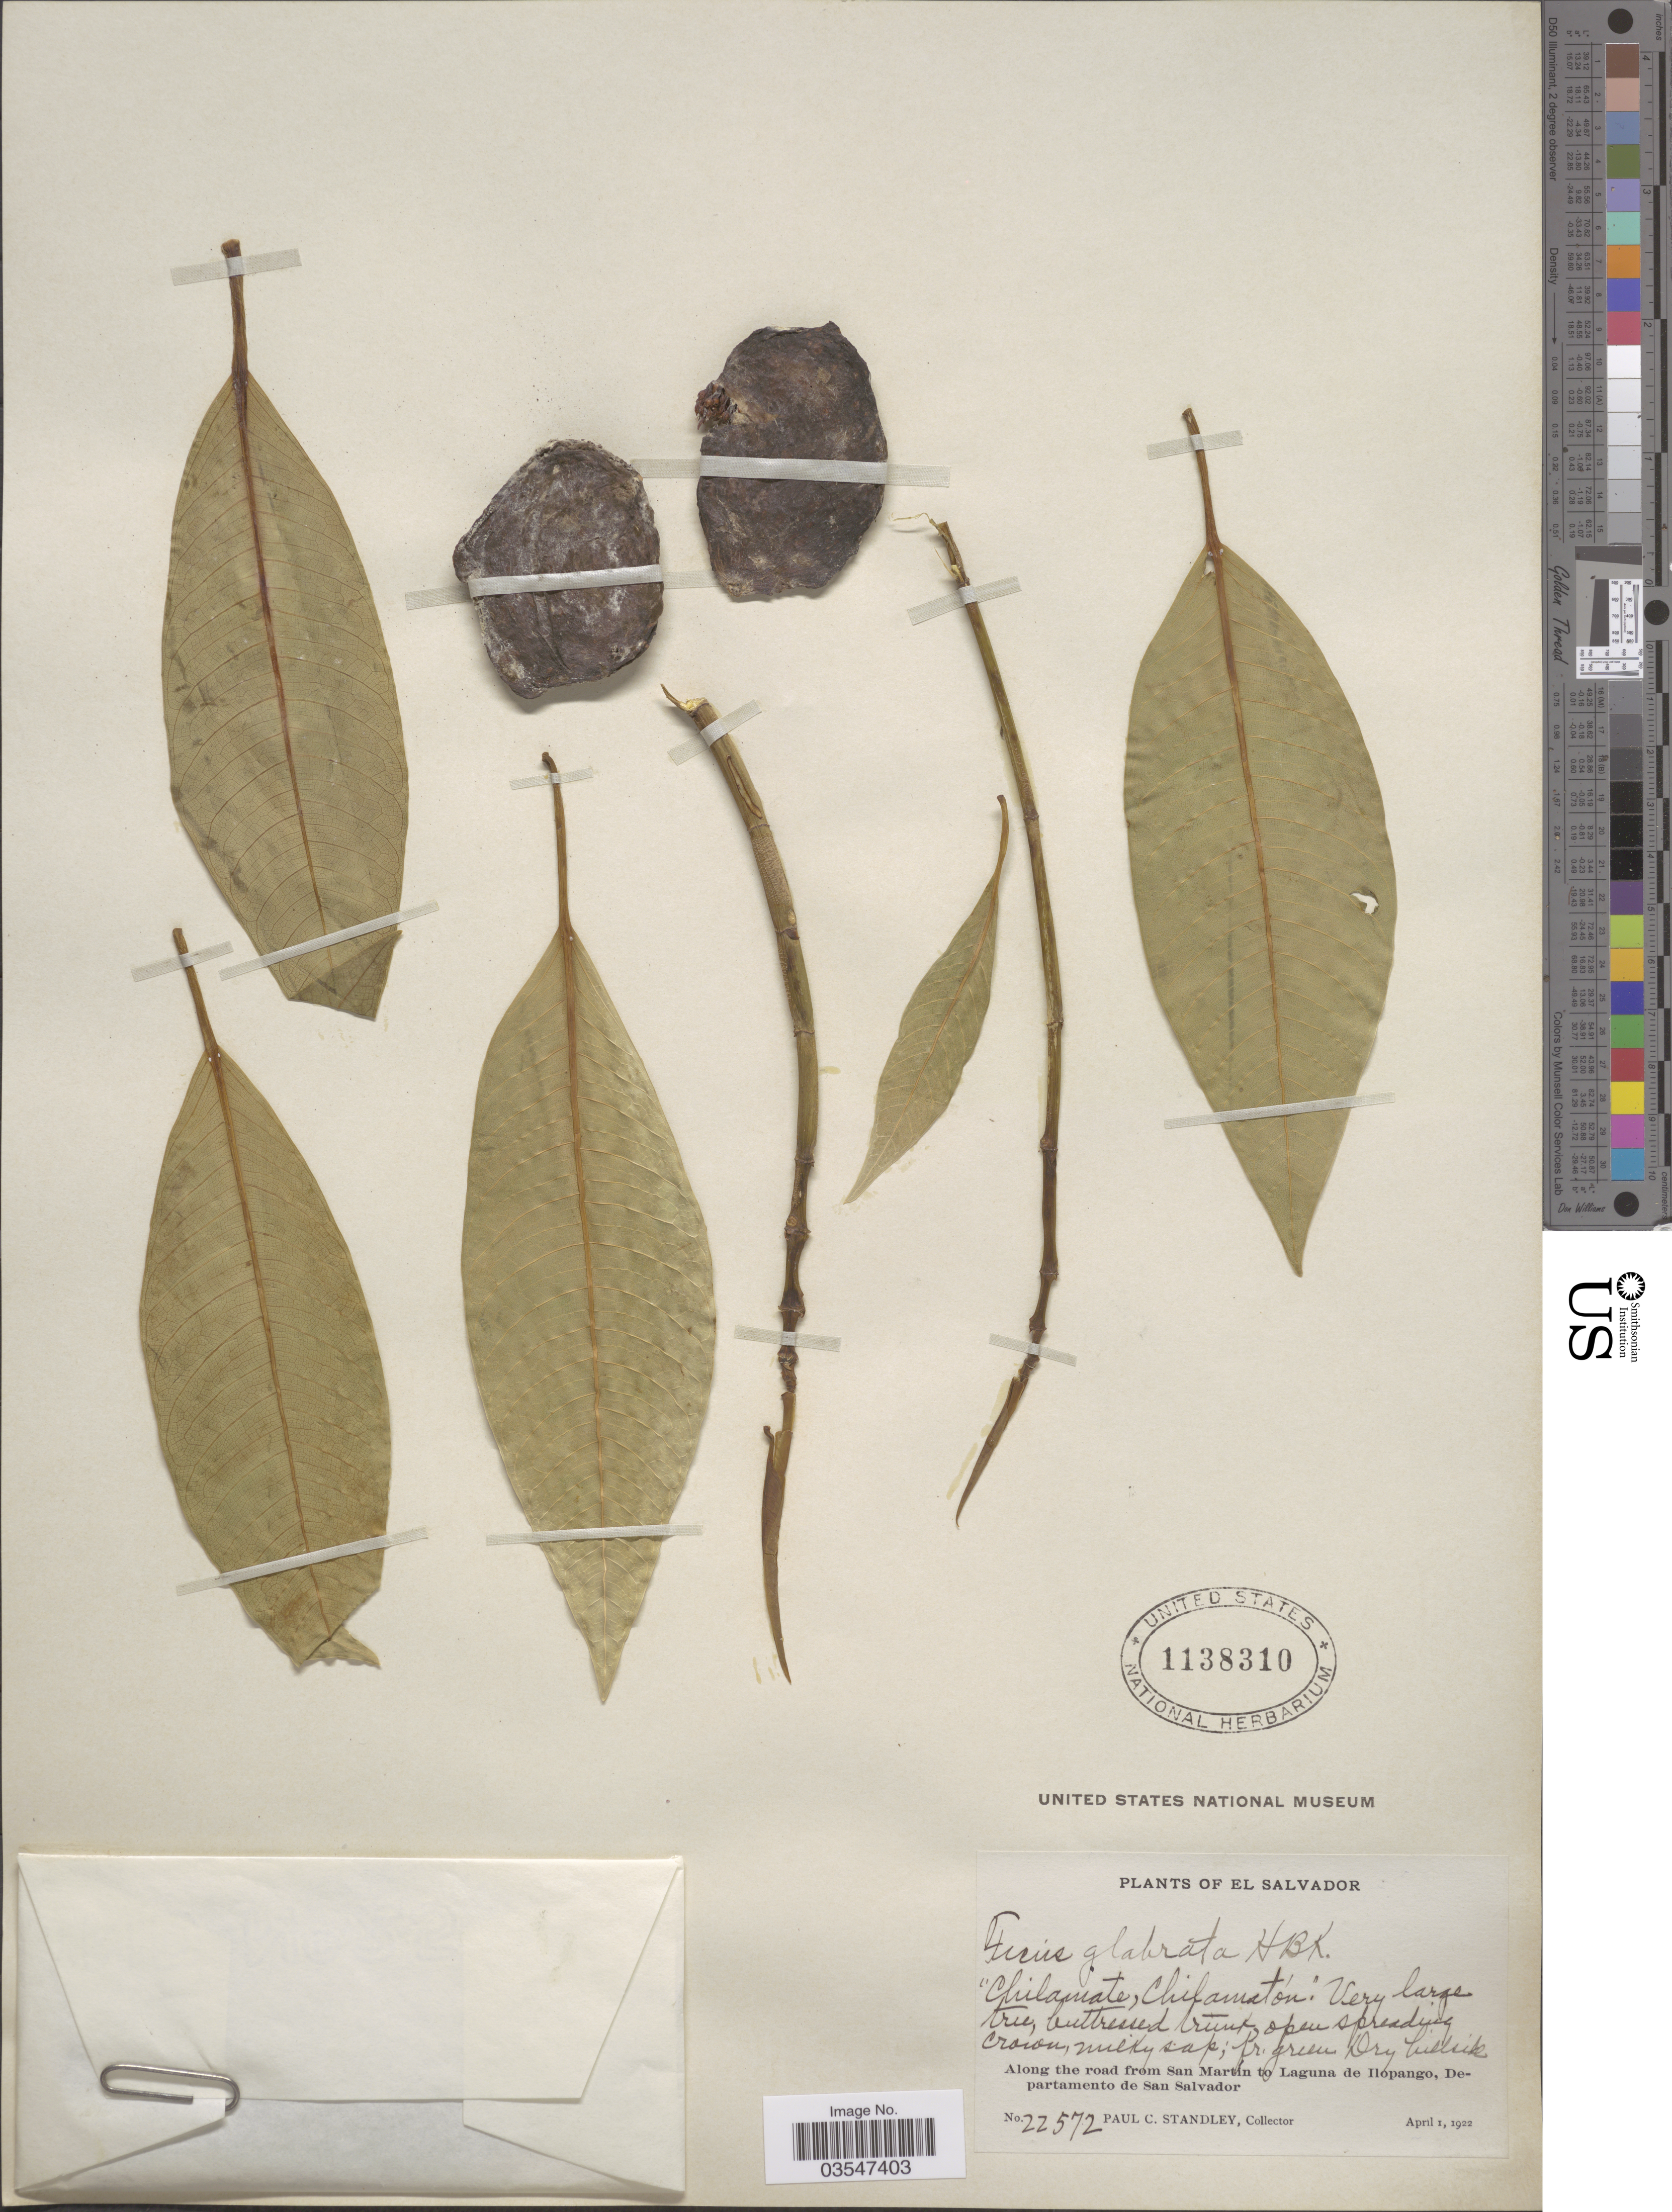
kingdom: Plantae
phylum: Tracheophyta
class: Magnoliopsida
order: Rosales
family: Moraceae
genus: Ficus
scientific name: Ficus insipida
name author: Willd.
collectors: P. C. Standley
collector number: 22572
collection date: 1922-04-01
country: El Salvador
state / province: San Salvador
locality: Along the road from San Martín to Laguna de llopango, Departamento de San Salvador.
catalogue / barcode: US 1138310